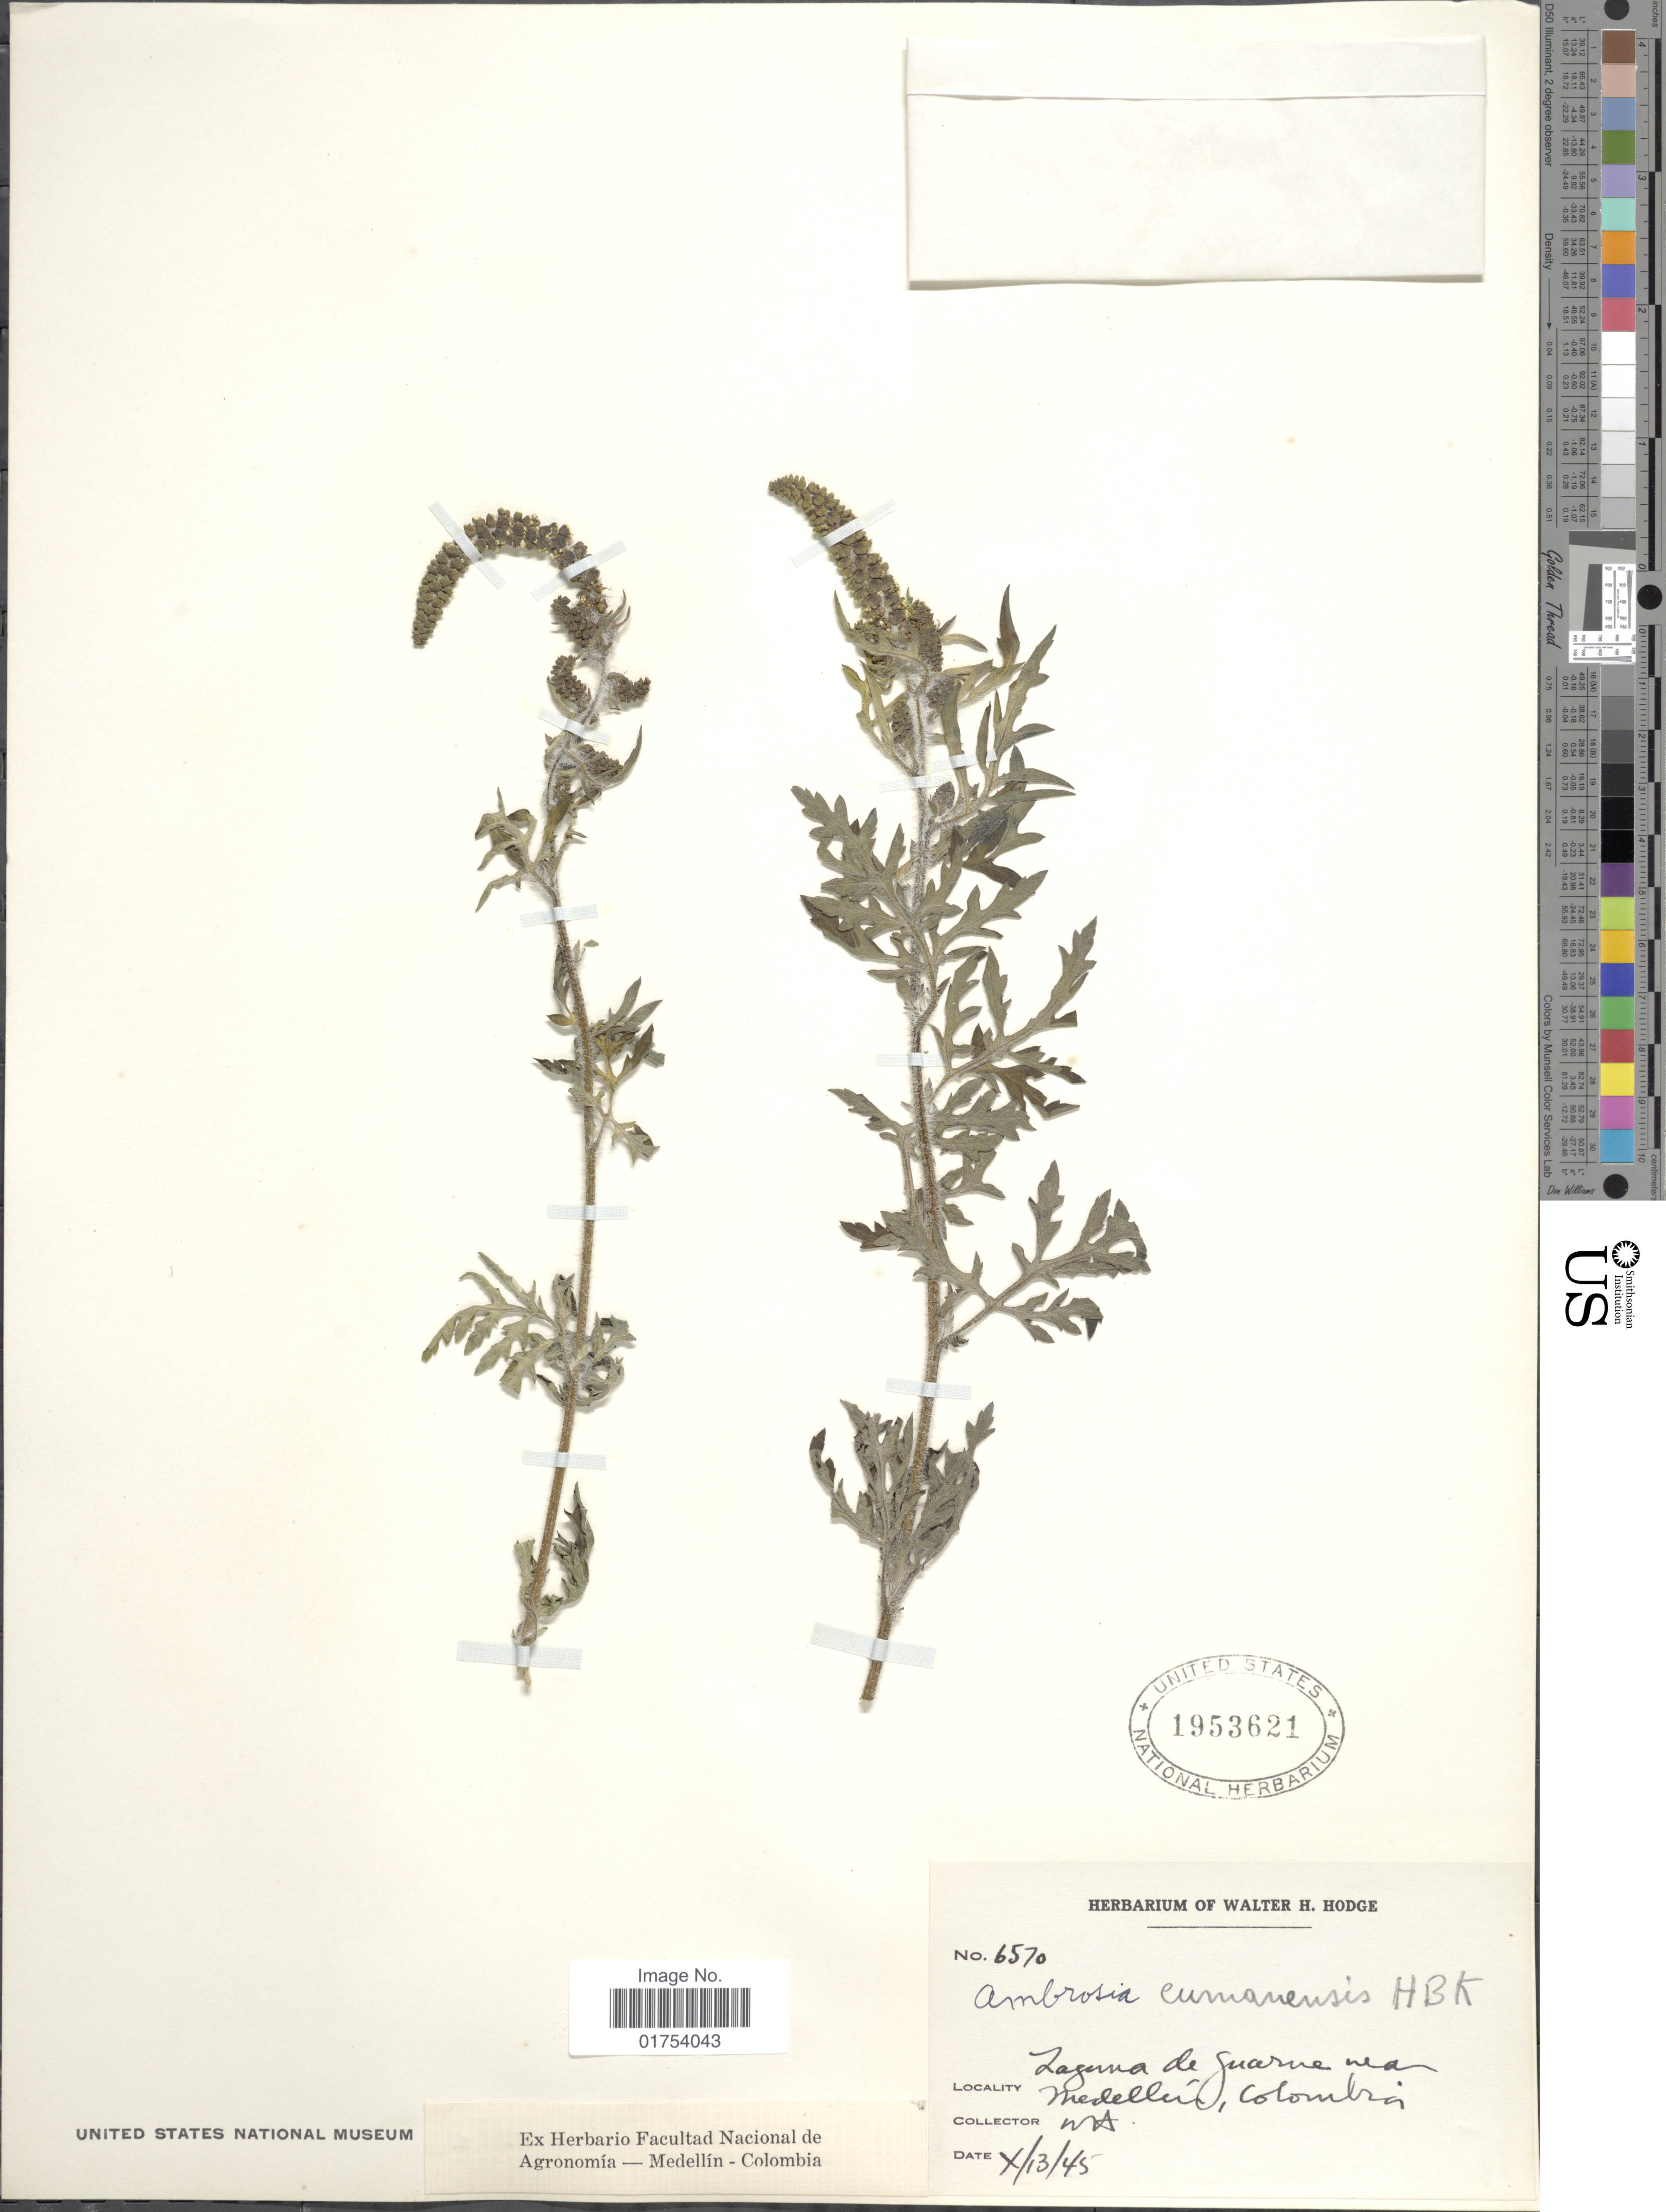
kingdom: Plantae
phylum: Tracheophyta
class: Magnoliopsida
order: Asterales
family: Asteraceae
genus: Ambrosia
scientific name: Ambrosia peruviana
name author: Willd.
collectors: W. Hodge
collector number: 6570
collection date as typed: Transcribed d/m/y: 13/10/45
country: Colombia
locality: Laguna de Guarne near Medellin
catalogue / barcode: US 1953621